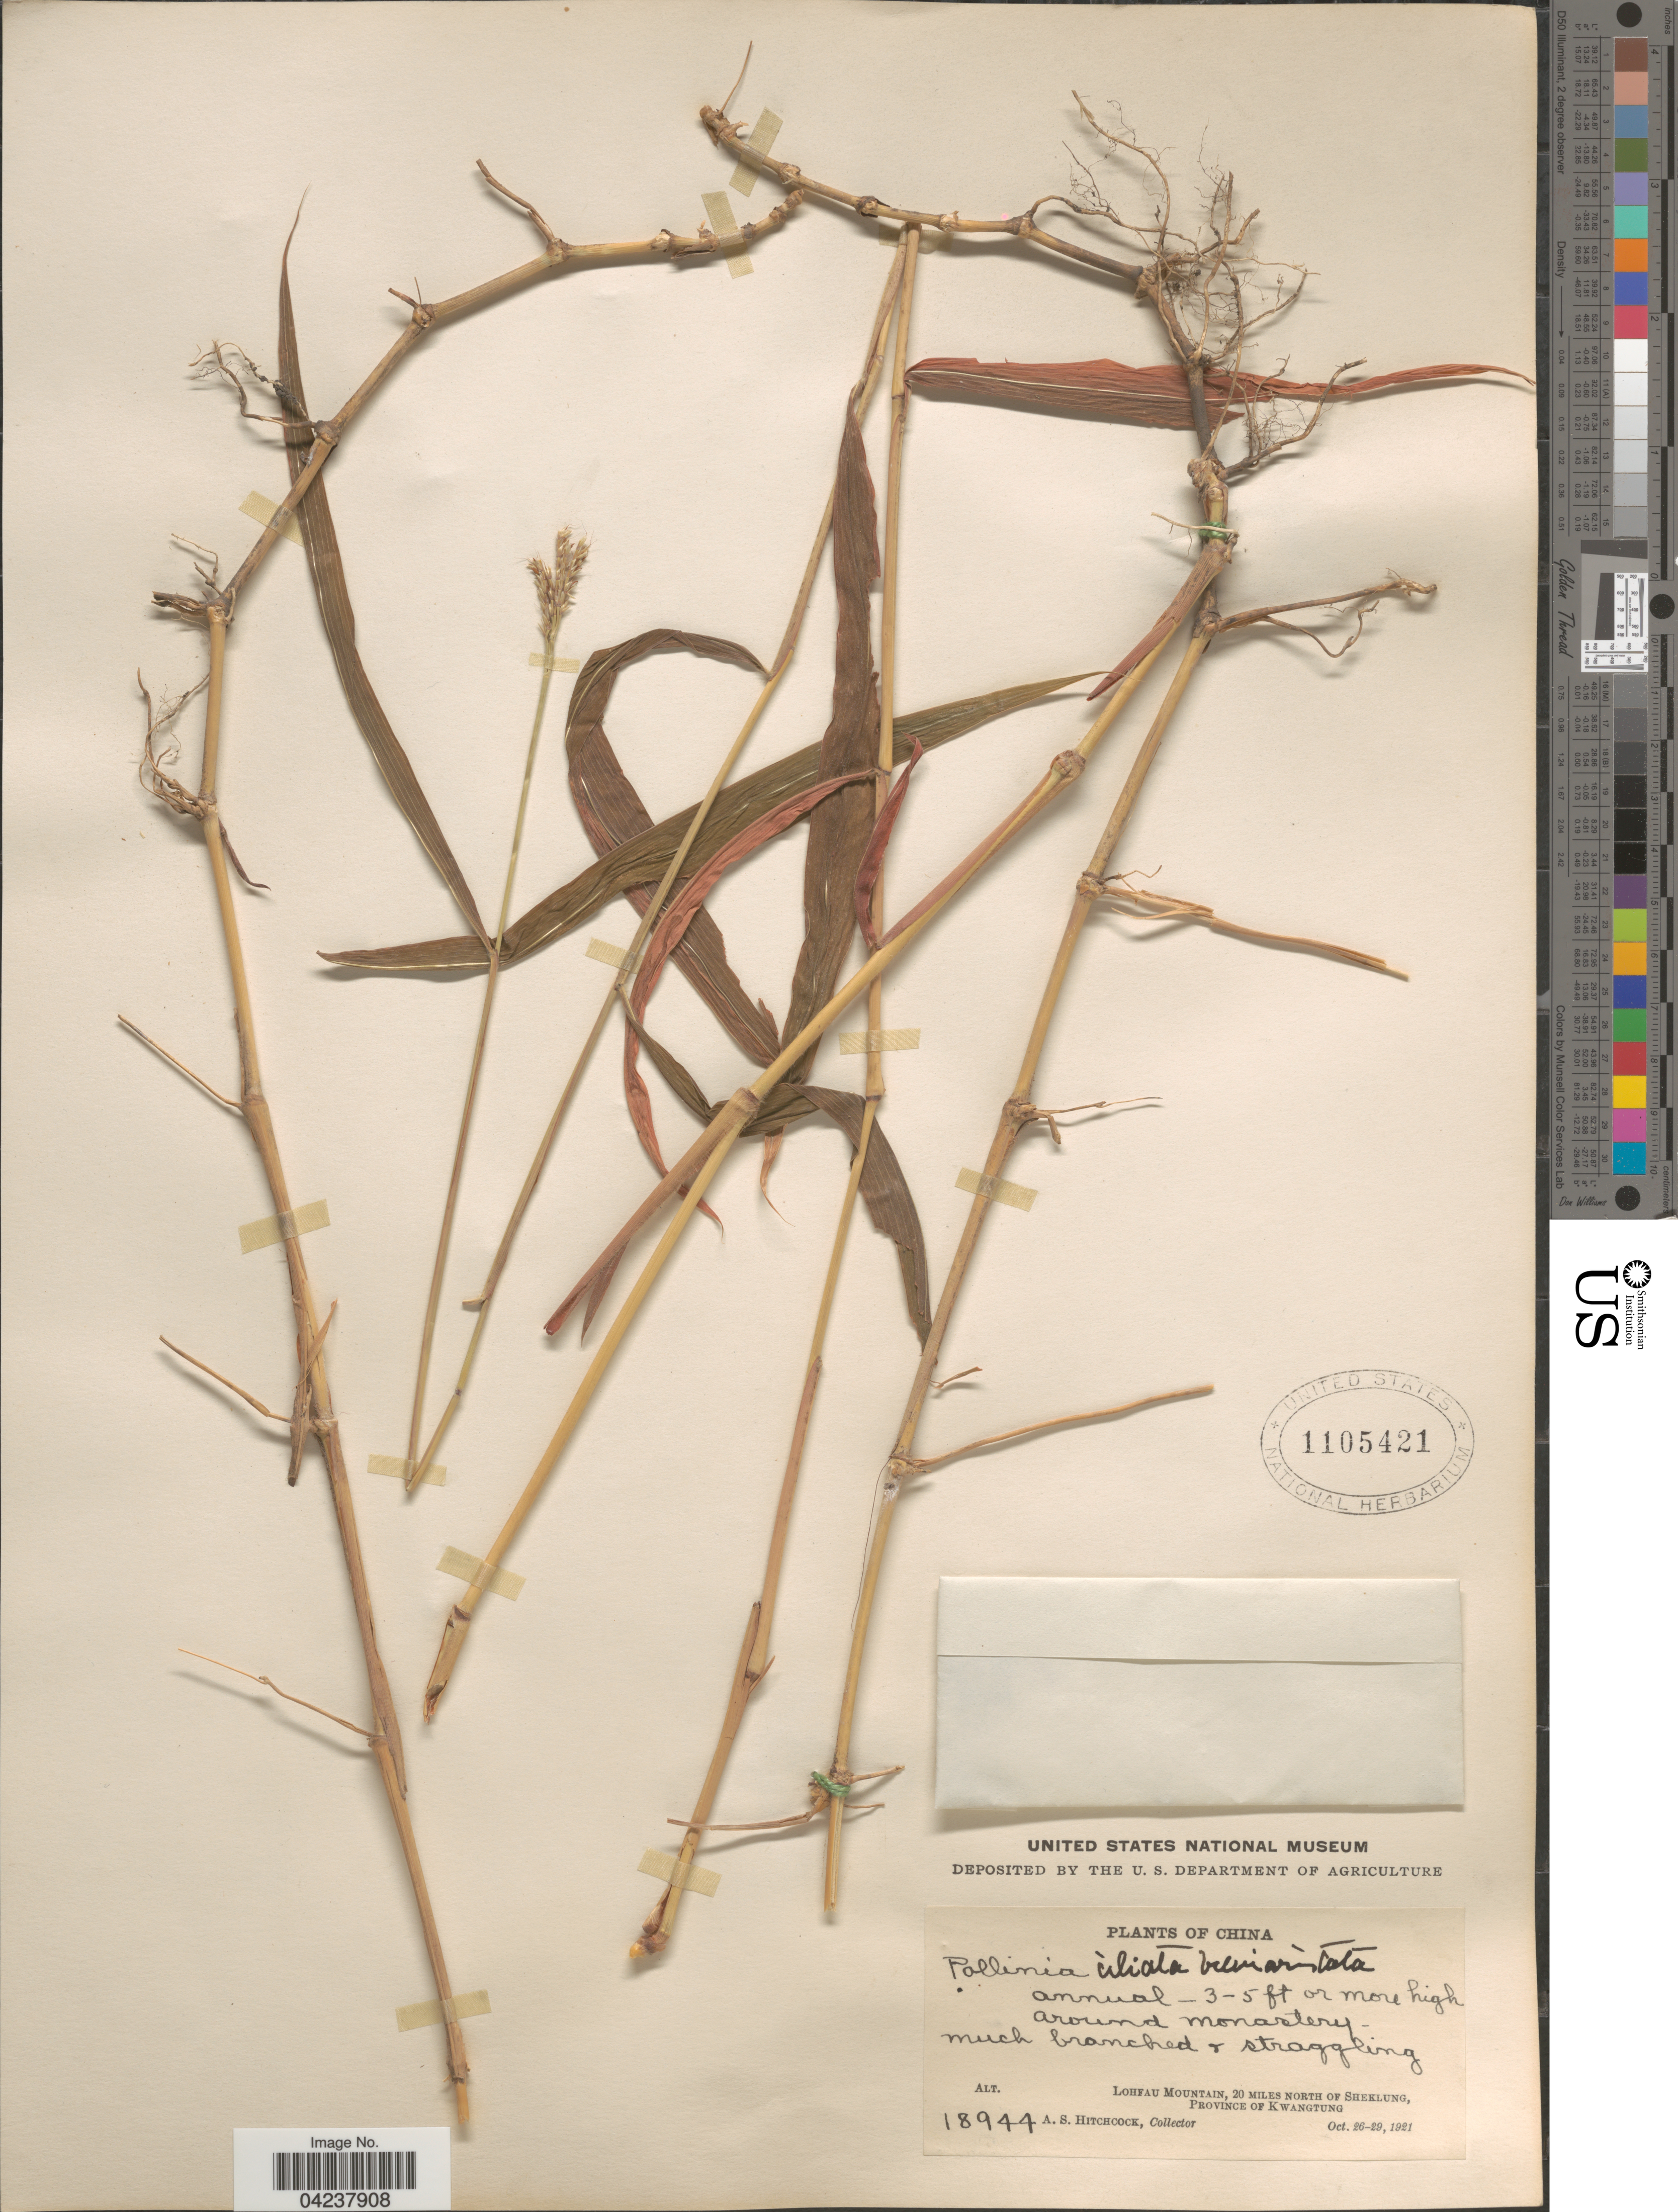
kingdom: Plantae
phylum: Tracheophyta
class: Liliopsida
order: Poales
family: Poaceae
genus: Microstegium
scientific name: Microstegium fasciculatum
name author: (L.) Henr.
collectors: A. S. Hitchcock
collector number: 18944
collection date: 1921-10-26/1921-10-29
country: China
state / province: Guangdong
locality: Lohfau Mountain, 20 miles north of Sheklung, Province of Kwangtung.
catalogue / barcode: US 1105421